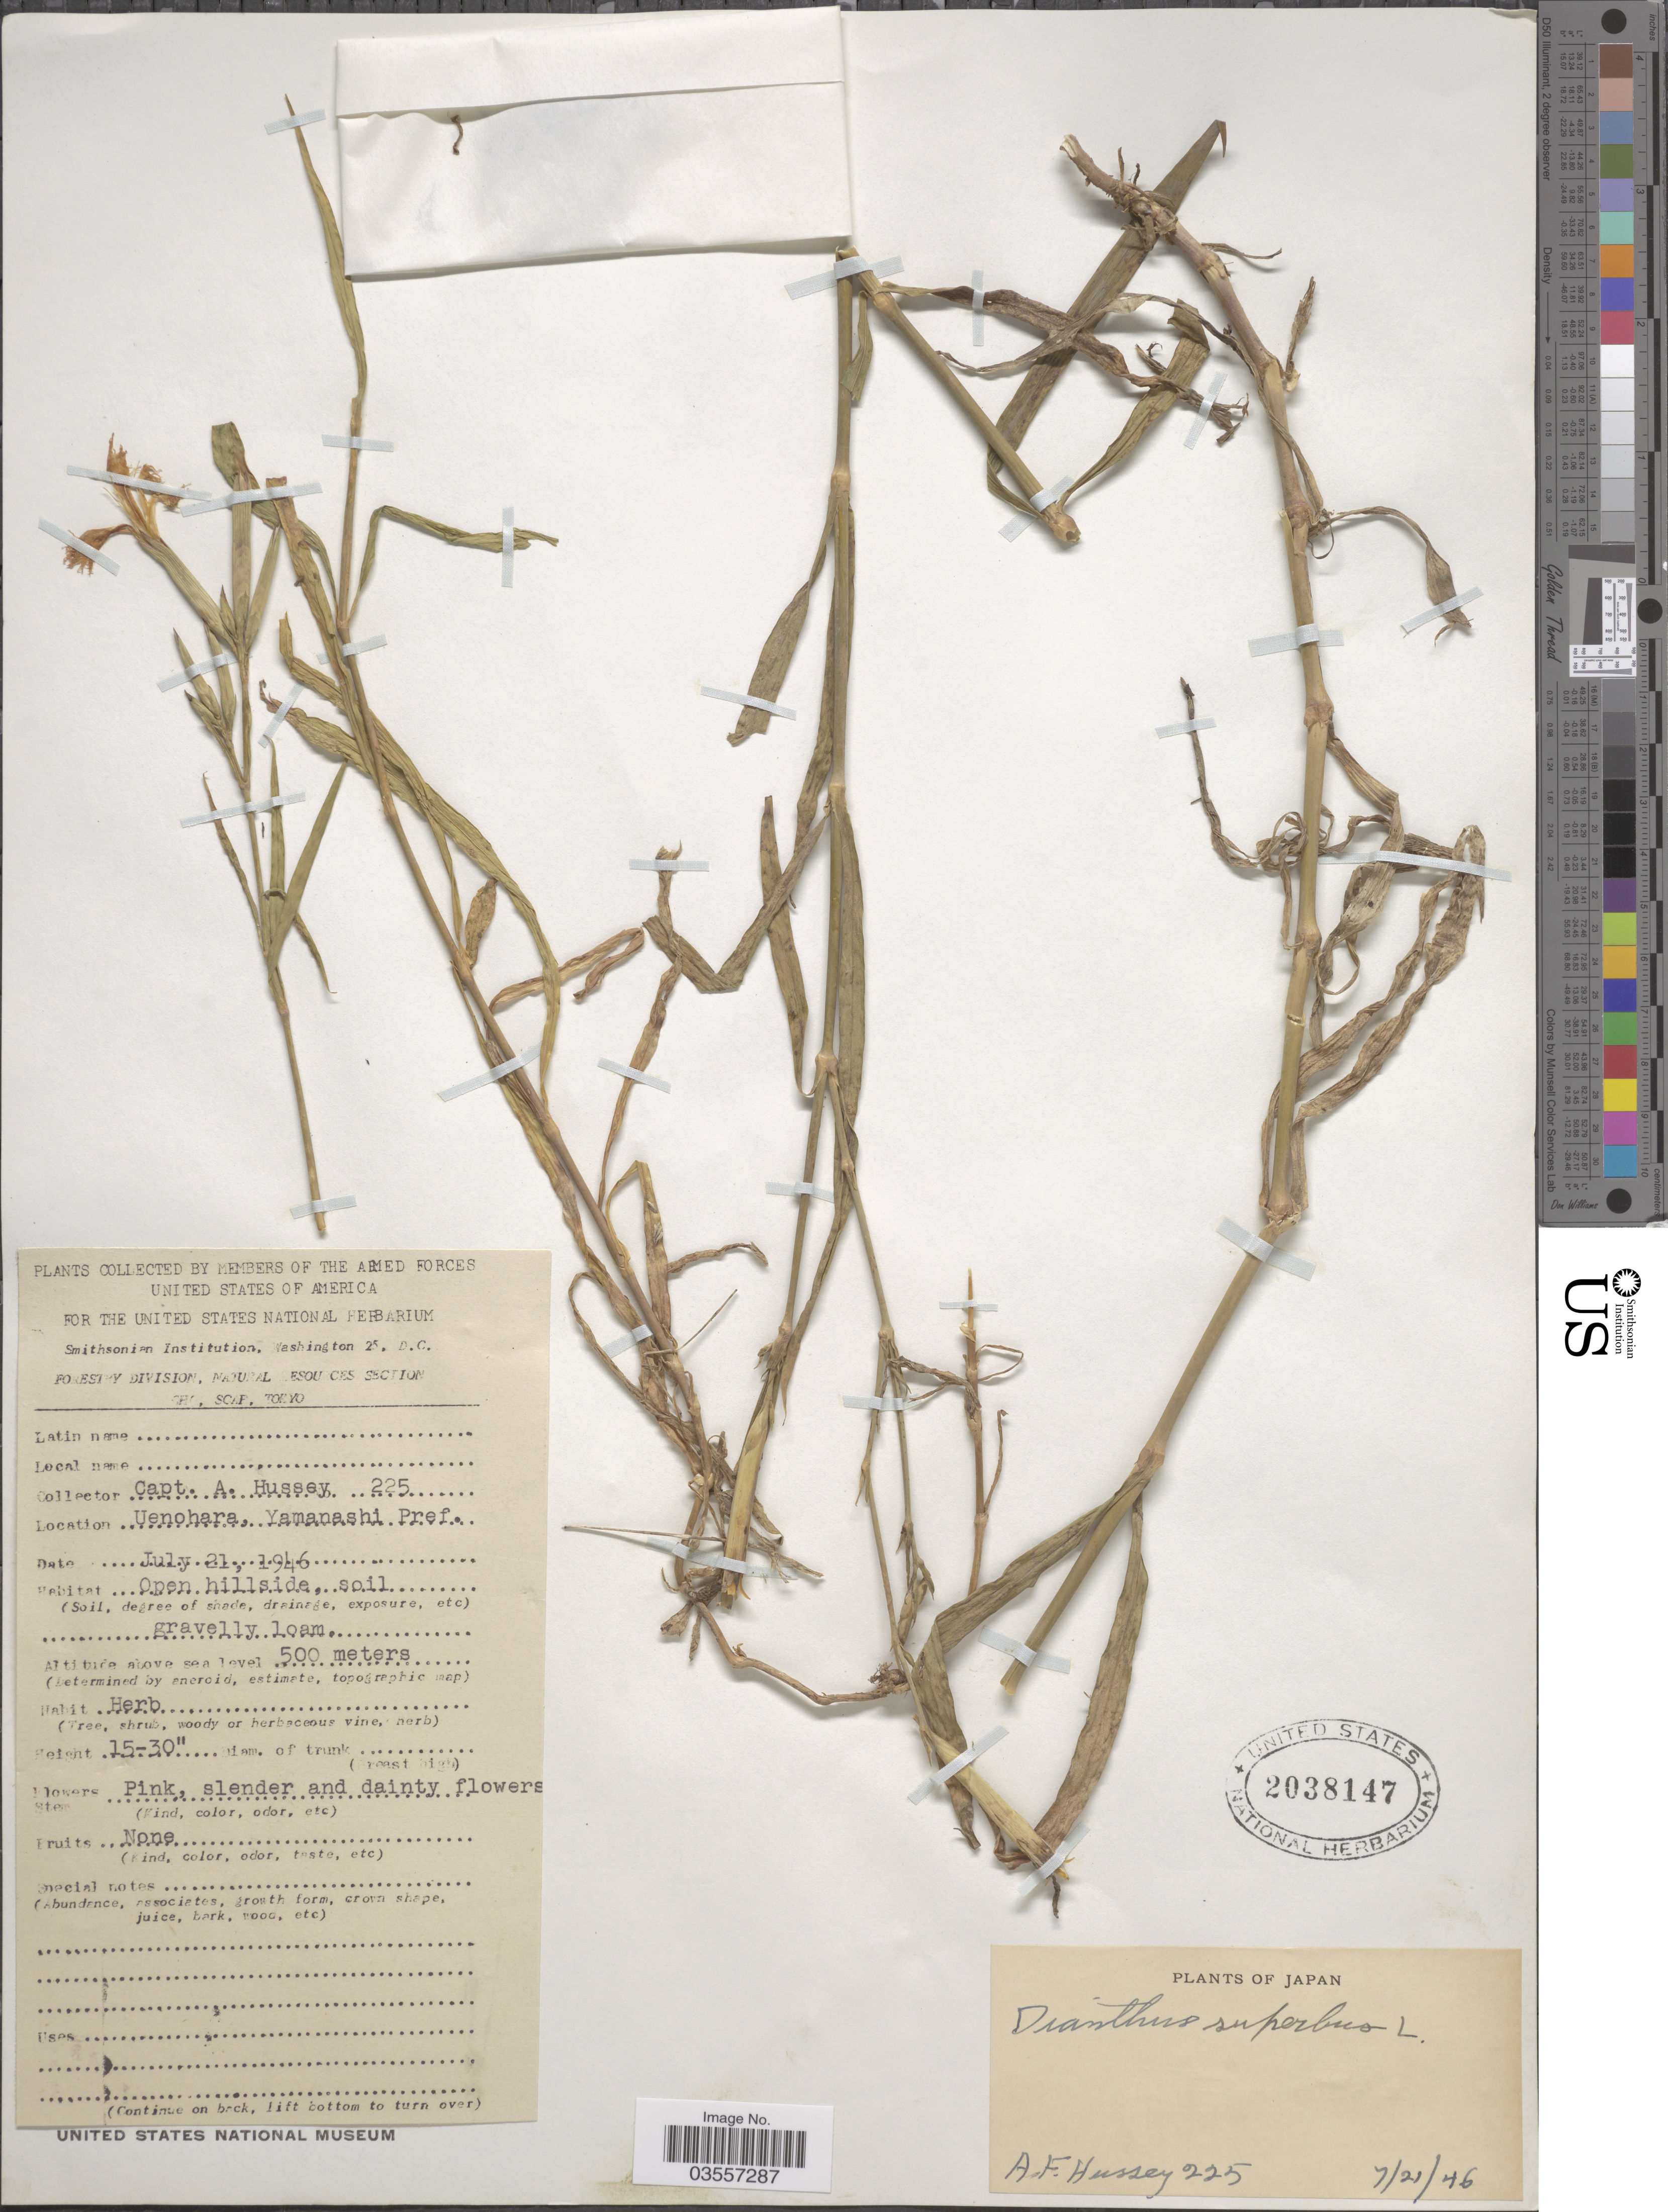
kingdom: Plantae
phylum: Tracheophyta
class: Magnoliopsida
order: Caryophyllales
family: Caryophyllaceae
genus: Dianthus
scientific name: Dianthus superbus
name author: L.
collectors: A. Hussey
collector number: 225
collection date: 1946-07-21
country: Japan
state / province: Yamanasi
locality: Uenohara, Yamanashi Pref.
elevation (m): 500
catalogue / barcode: US 2038147